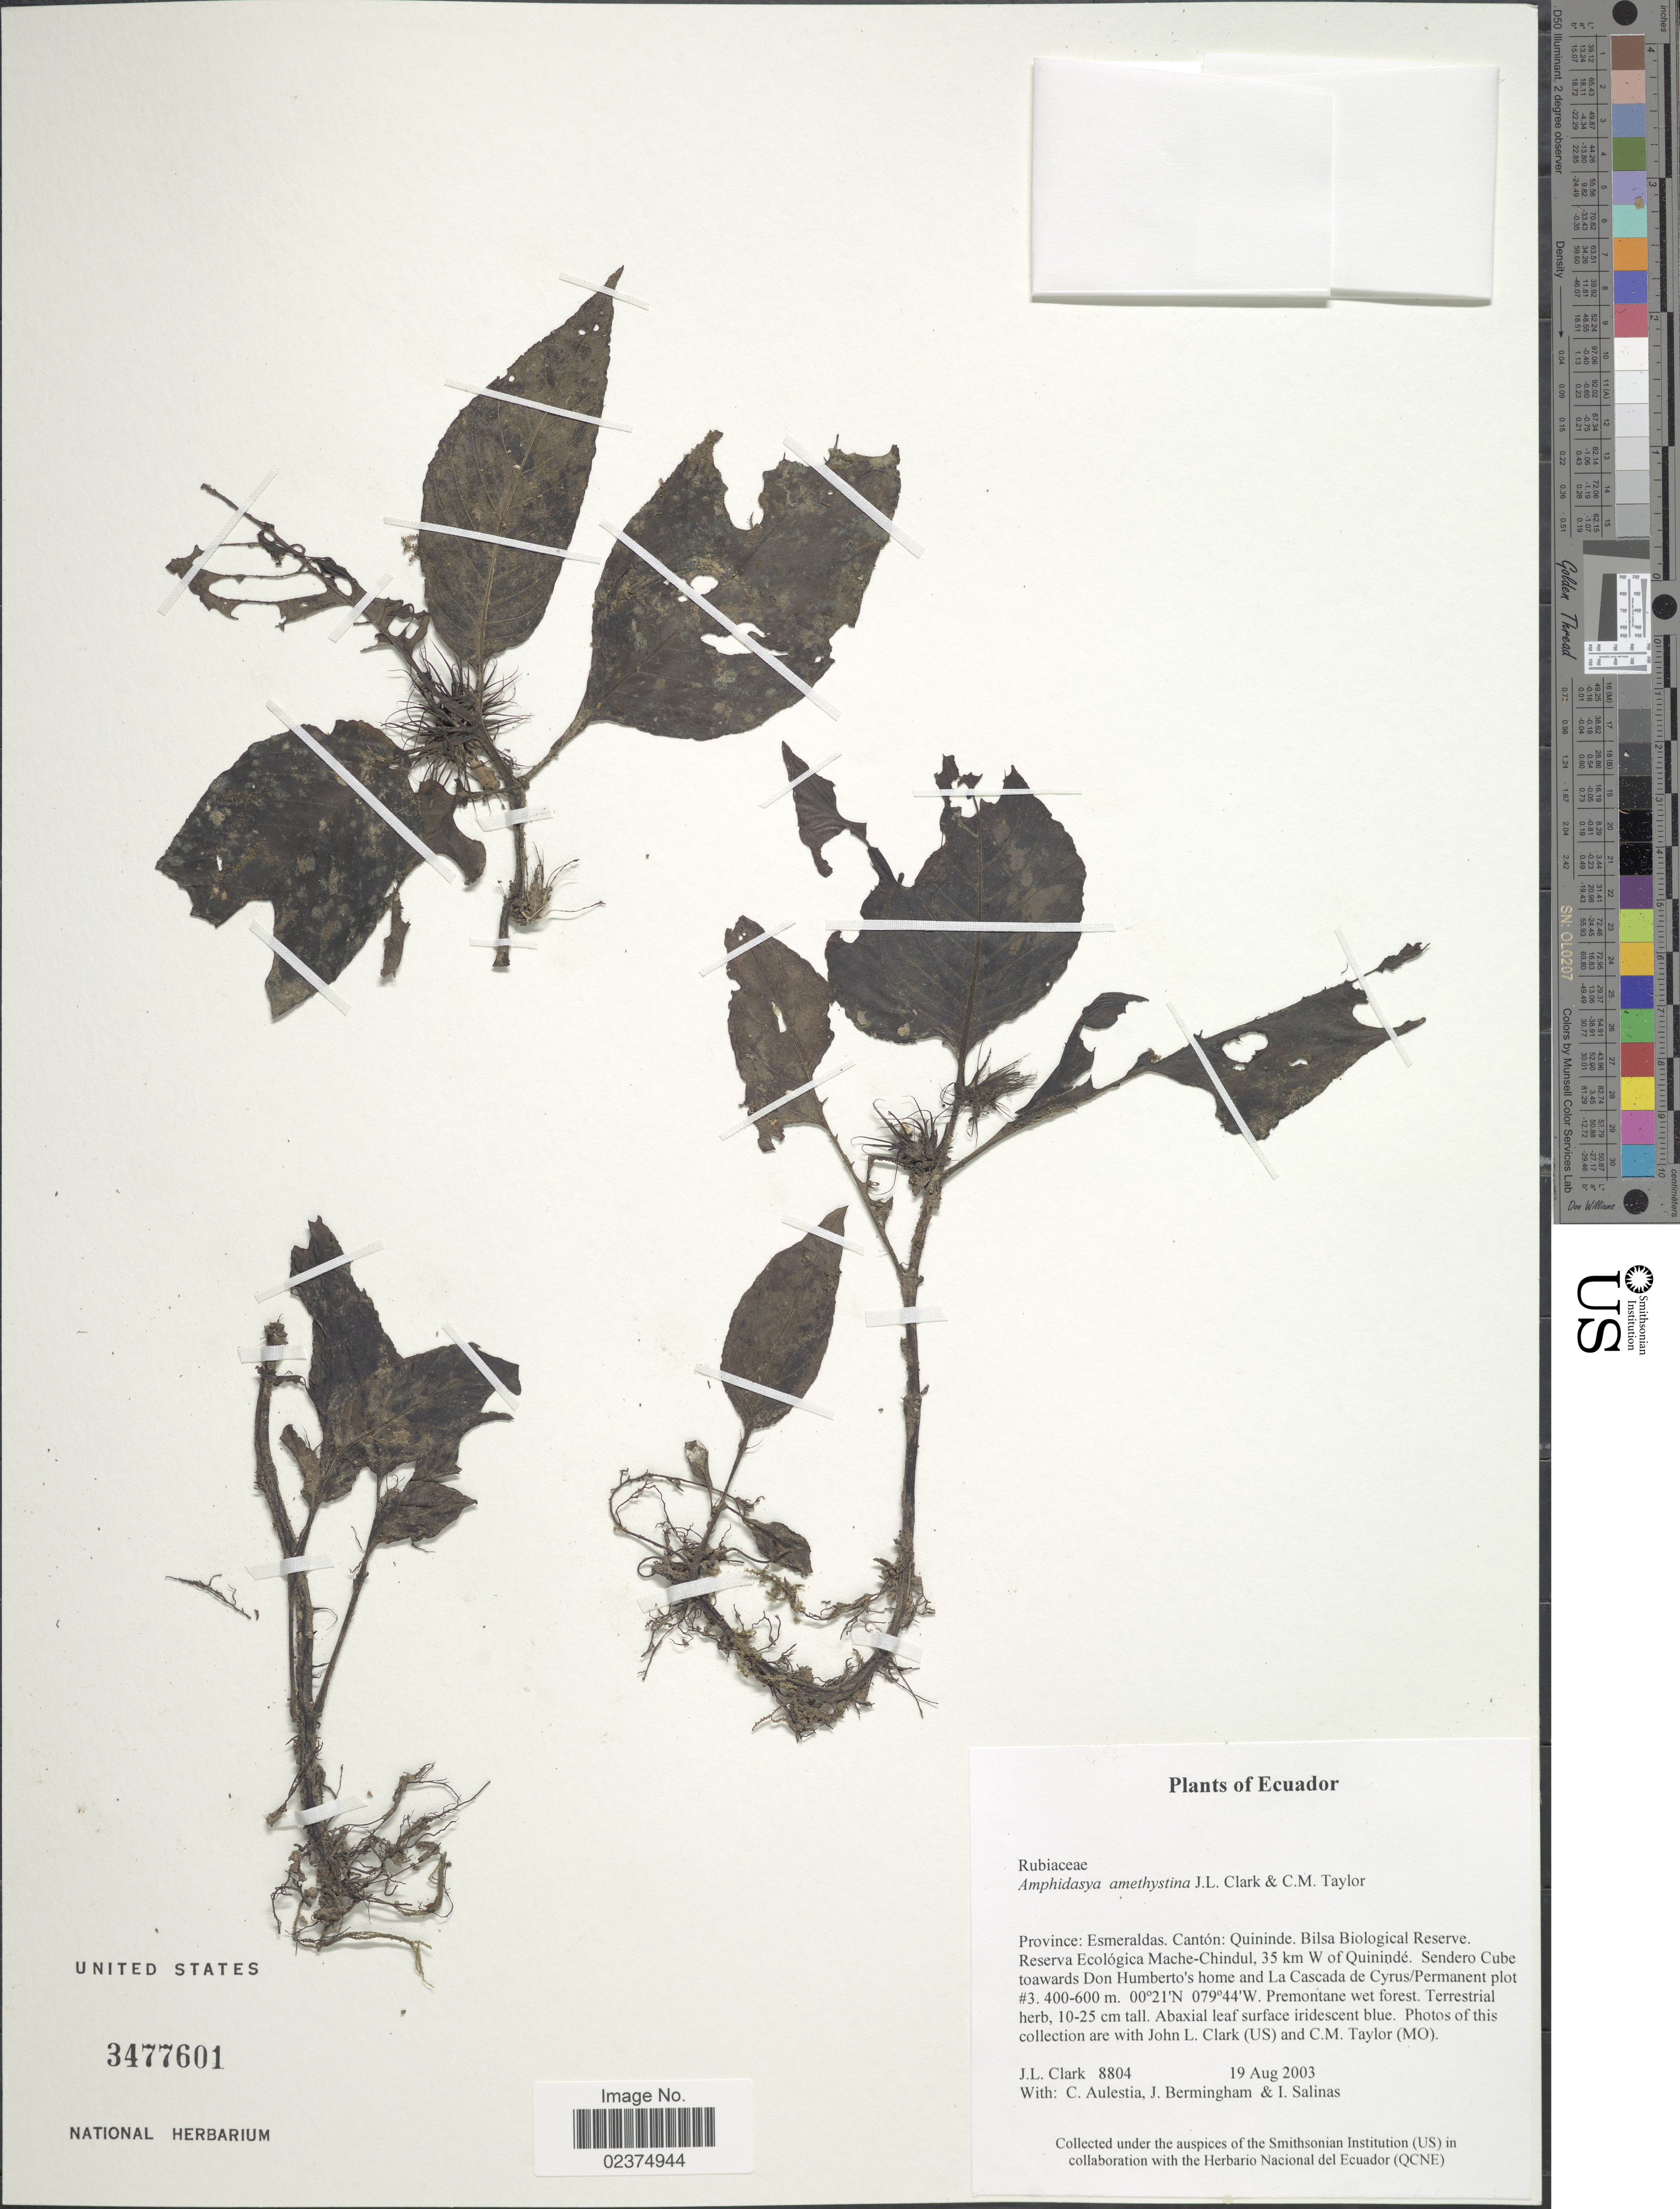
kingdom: Plantae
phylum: Tracheophyta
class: Magnoliopsida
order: Gentianales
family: Rubiaceae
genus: Amphidasya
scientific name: Amphidasya amethystina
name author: J.L. Clark & C.M. Taylor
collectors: J. L. Clark, C. Aulestia, J. Bermingham & I. Salinas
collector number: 8804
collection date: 2003-08-19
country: Ecuador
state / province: Esmeraldas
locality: Province: Esmeraldas, Canton: Quininde. Bilsa Biological Reserve. Reserva Ecologica Mache-Chindul, 35 km W of Quininde. Sendero Cube toawards Don Humberto's home and La Cascada de Cyprus/ Permanent plot #3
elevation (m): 400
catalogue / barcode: US 3477601